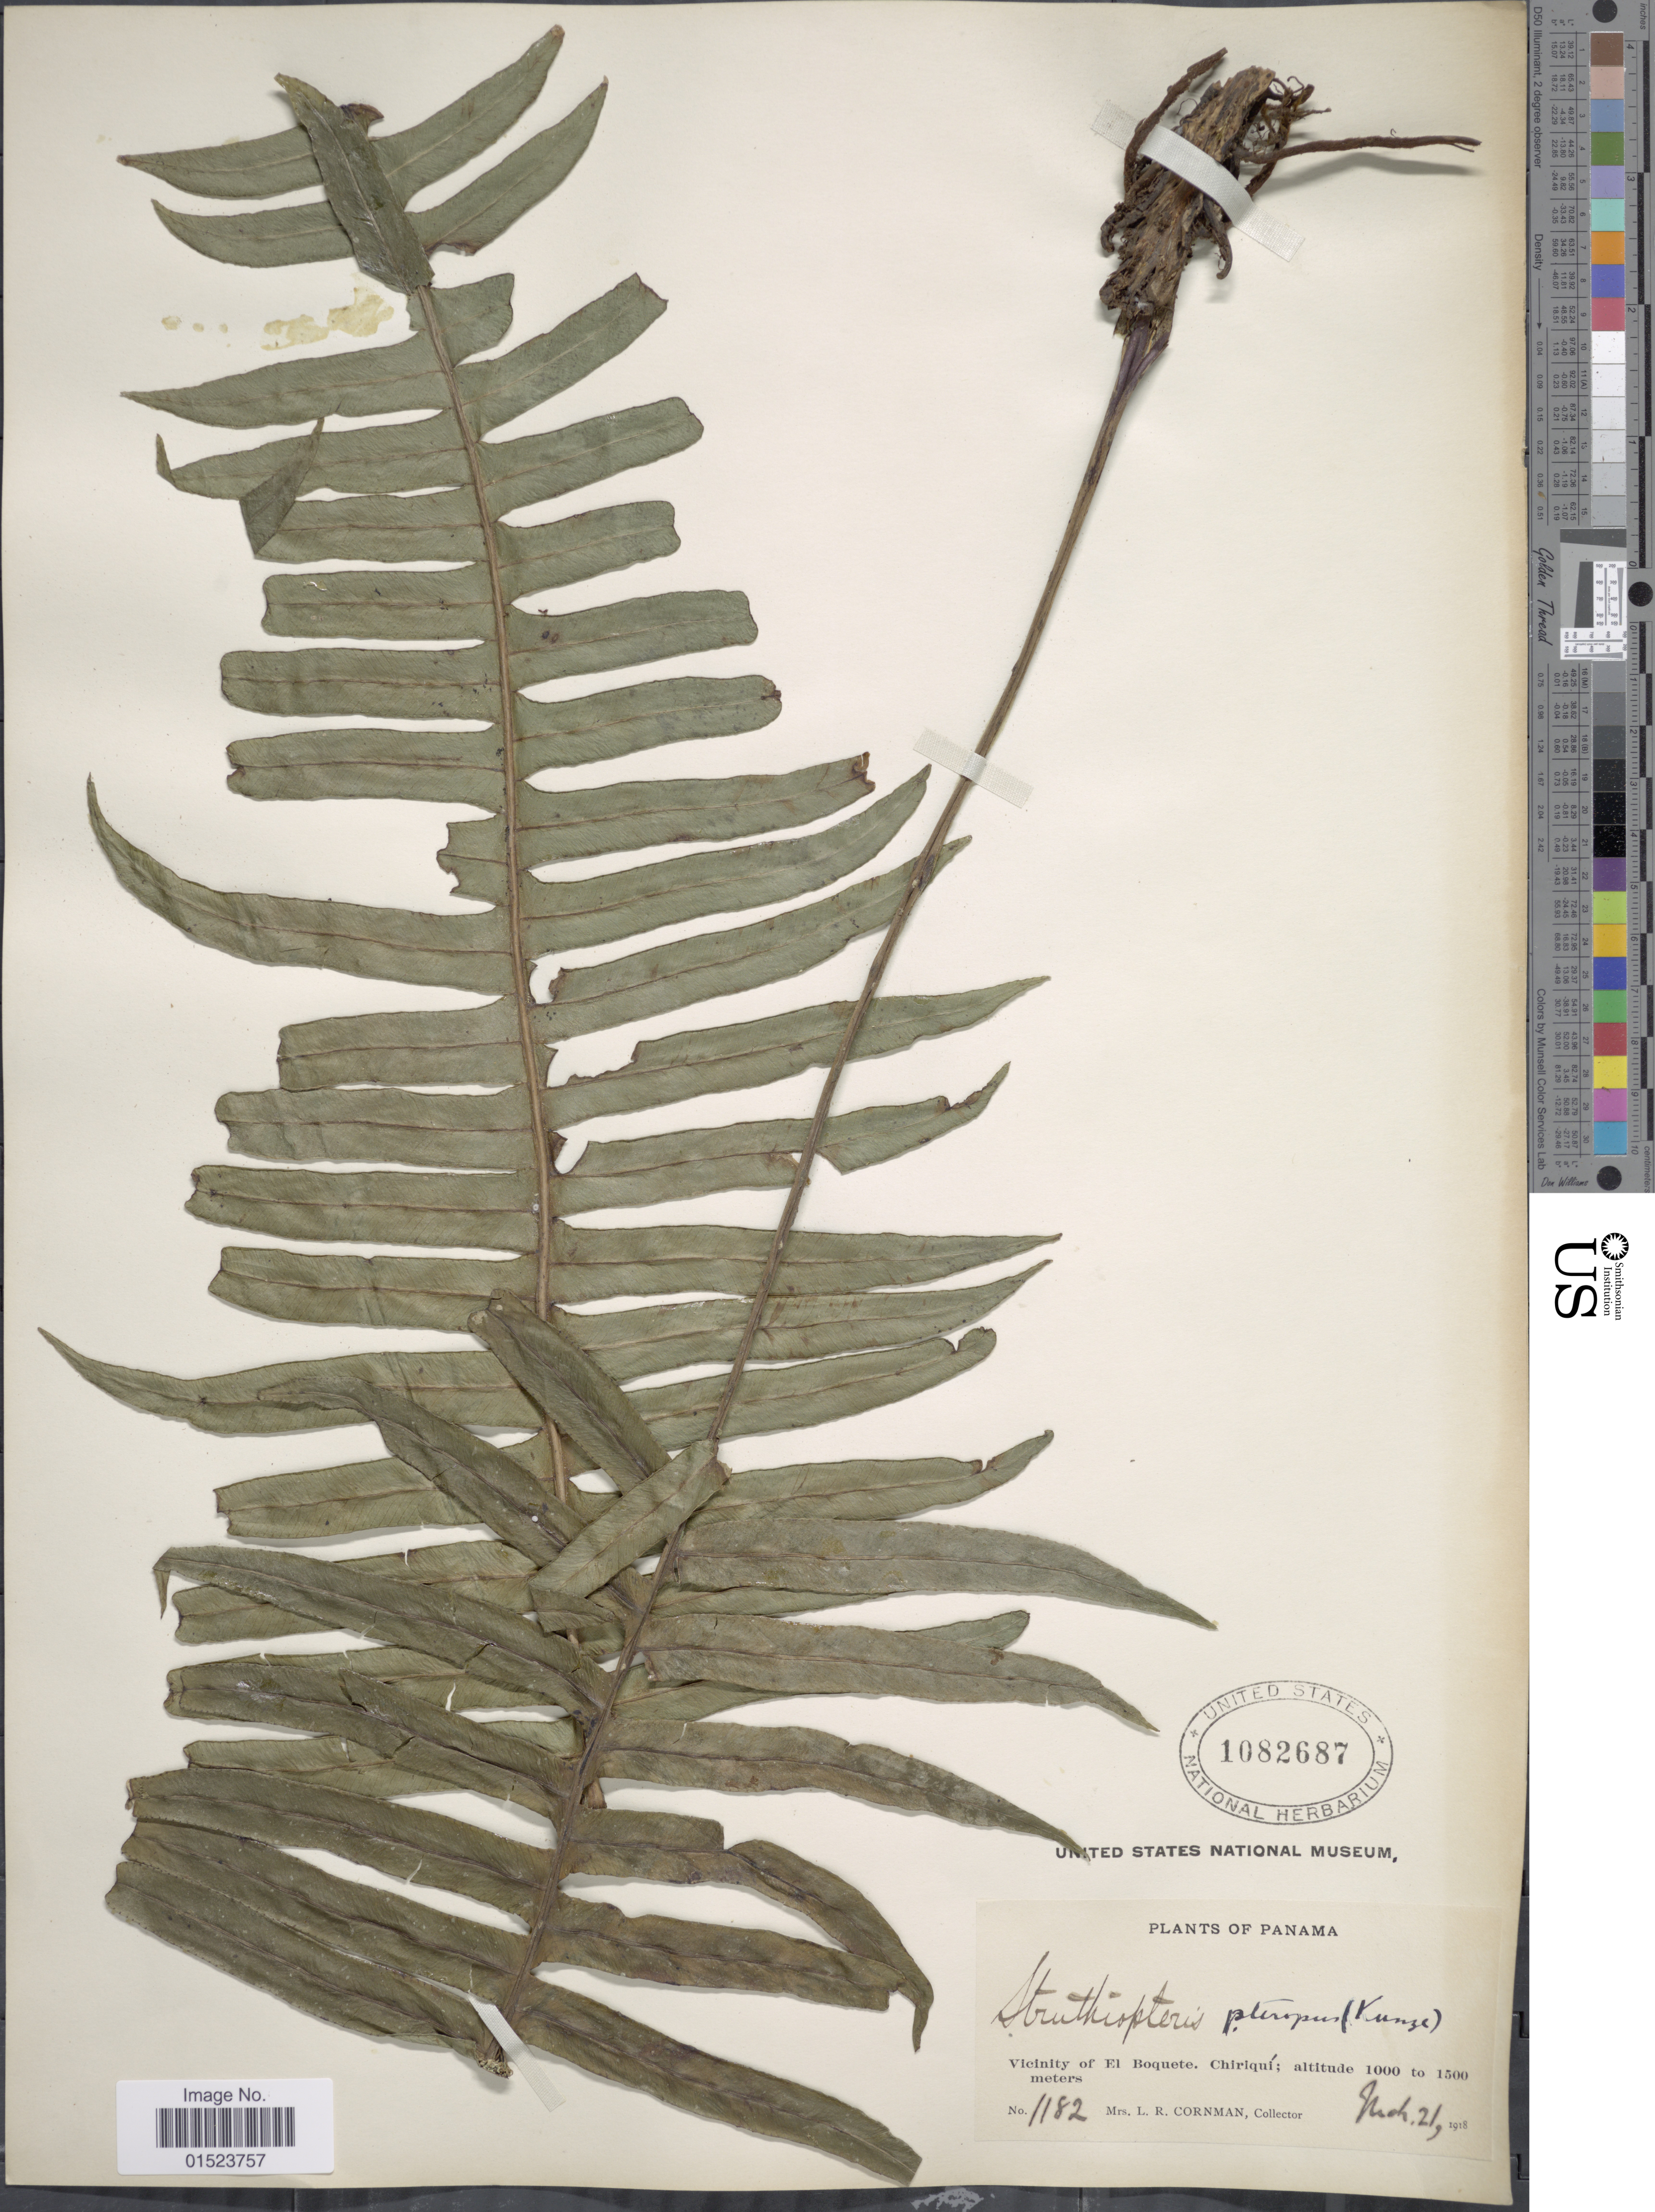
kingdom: Plantae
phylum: Tracheophyta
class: Polypodiopsida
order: Polypodiales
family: Blechnaceae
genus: Blechnum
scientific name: Blechnum divergens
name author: (Kunze) Mett.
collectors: L. Cornman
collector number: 1182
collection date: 1918-03-21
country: Panama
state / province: Chiriqui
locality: Vicinity of Boquete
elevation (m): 1000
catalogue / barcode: US 1082687